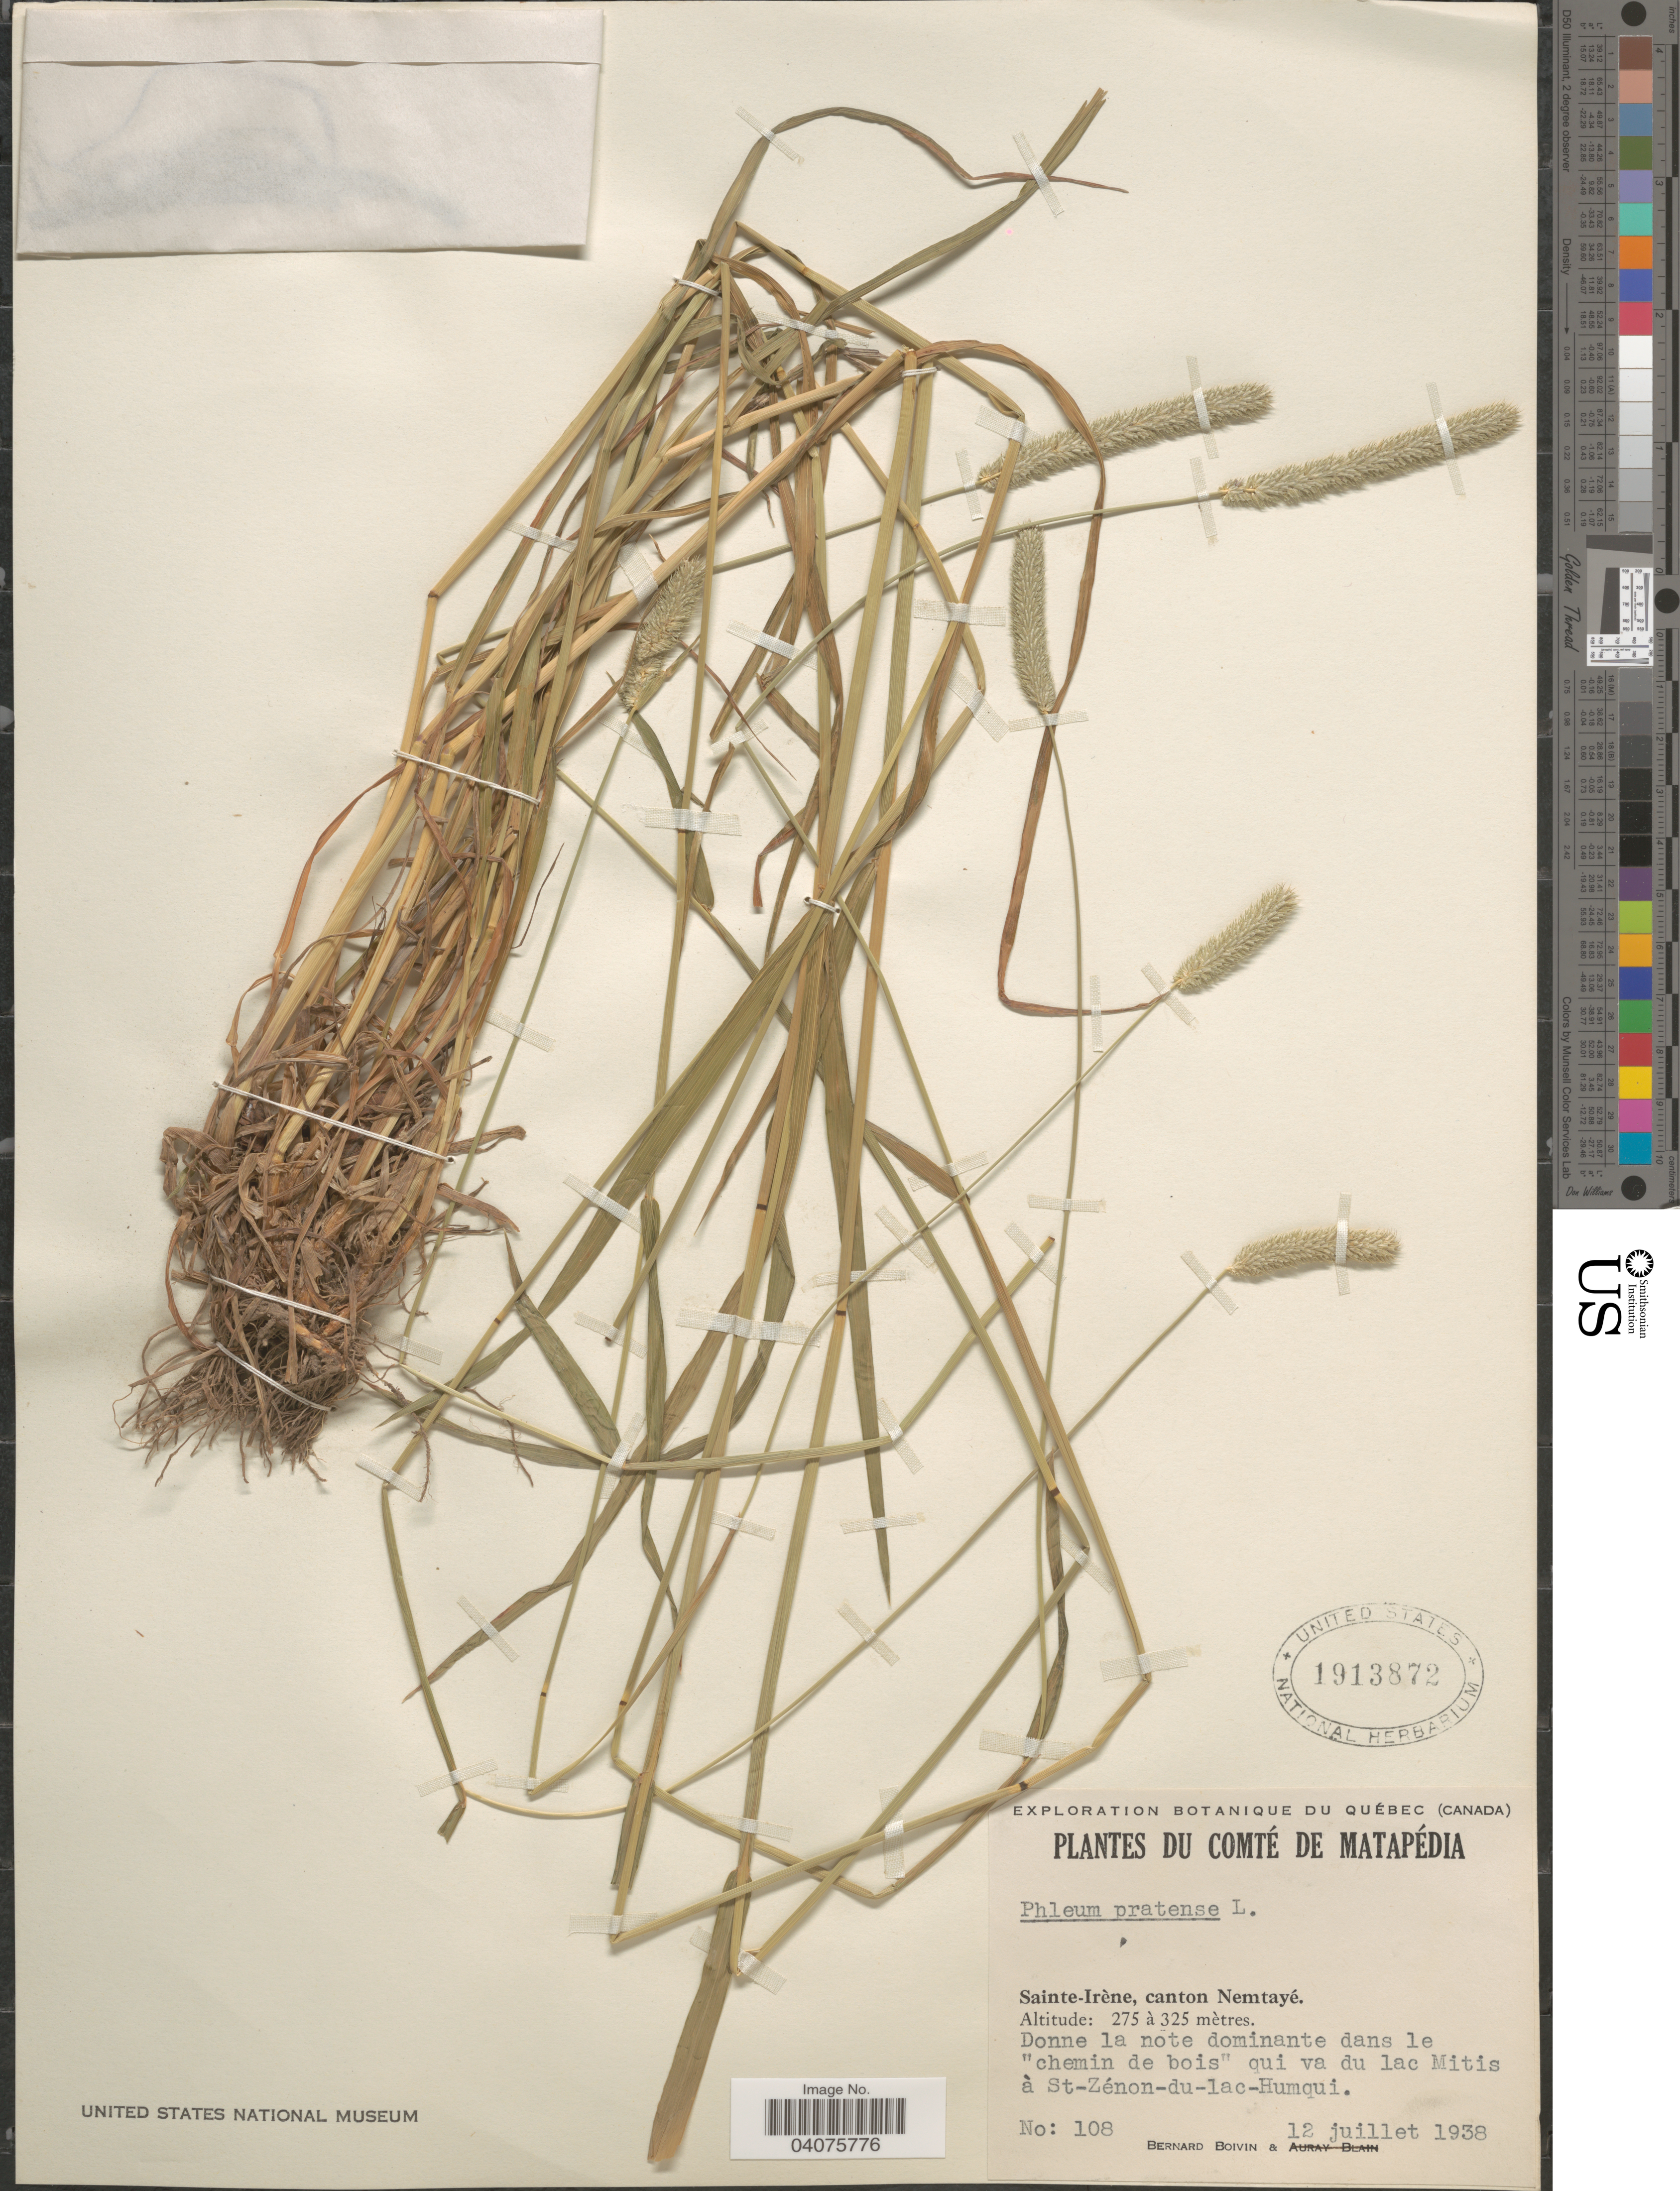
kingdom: Plantae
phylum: Tracheophyta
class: Liliopsida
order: Poales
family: Poaceae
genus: Phleum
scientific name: Phleum pratense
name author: L.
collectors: J. R. B. Boivin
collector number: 108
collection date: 1938-07-12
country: Canada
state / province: Quebec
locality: Exploration Botanique du Québec (Canada). Comté de Matapédia. Sainte-Irène, canton Nemtayé. Dans le "chemin de bois" qui va du lac Mitis à St-Zénon-du-lac-Humqui.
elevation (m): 275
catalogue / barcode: US 1913872